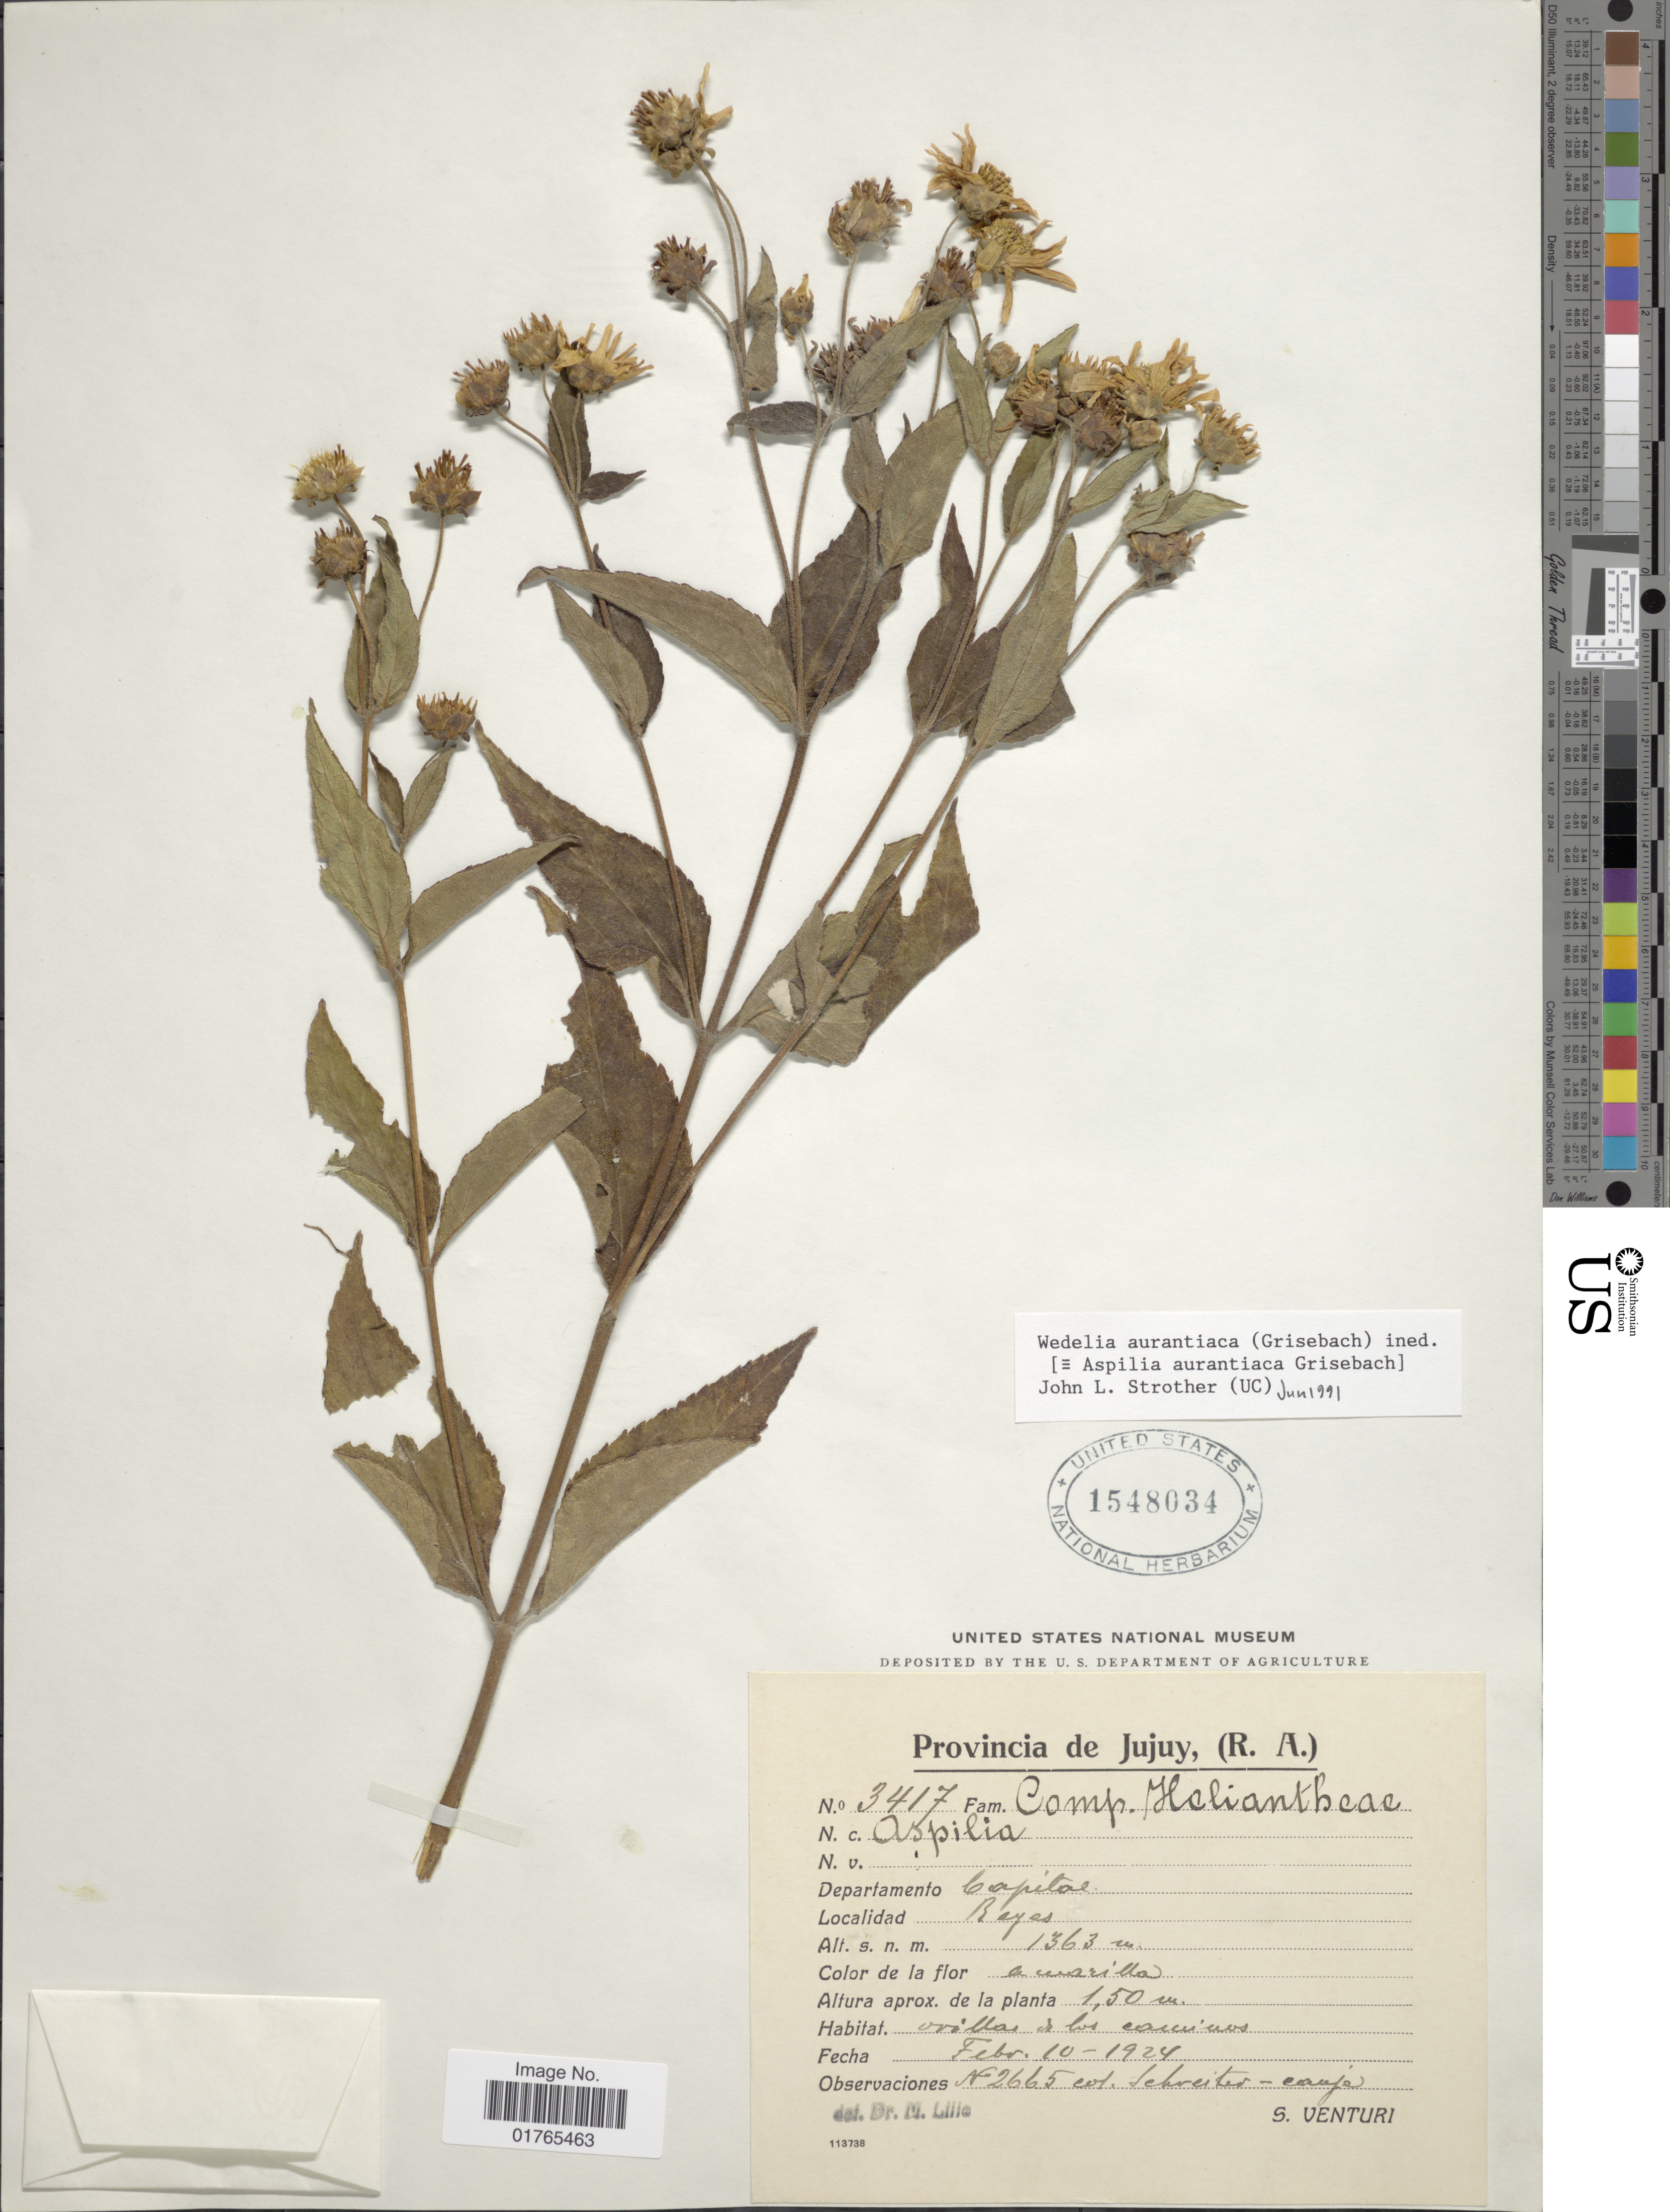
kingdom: Plantae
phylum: Tracheophyta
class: Magnoliopsida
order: Asterales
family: Asteraceae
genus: Aspilia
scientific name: Aspilia aurantiaca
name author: Griseb.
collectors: S. Venturi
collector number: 3417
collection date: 1924-02-10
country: Argentina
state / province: Jujuy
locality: Jujuy, (R.A.), departamento Capitae, Reyes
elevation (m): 1363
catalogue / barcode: US 1548034